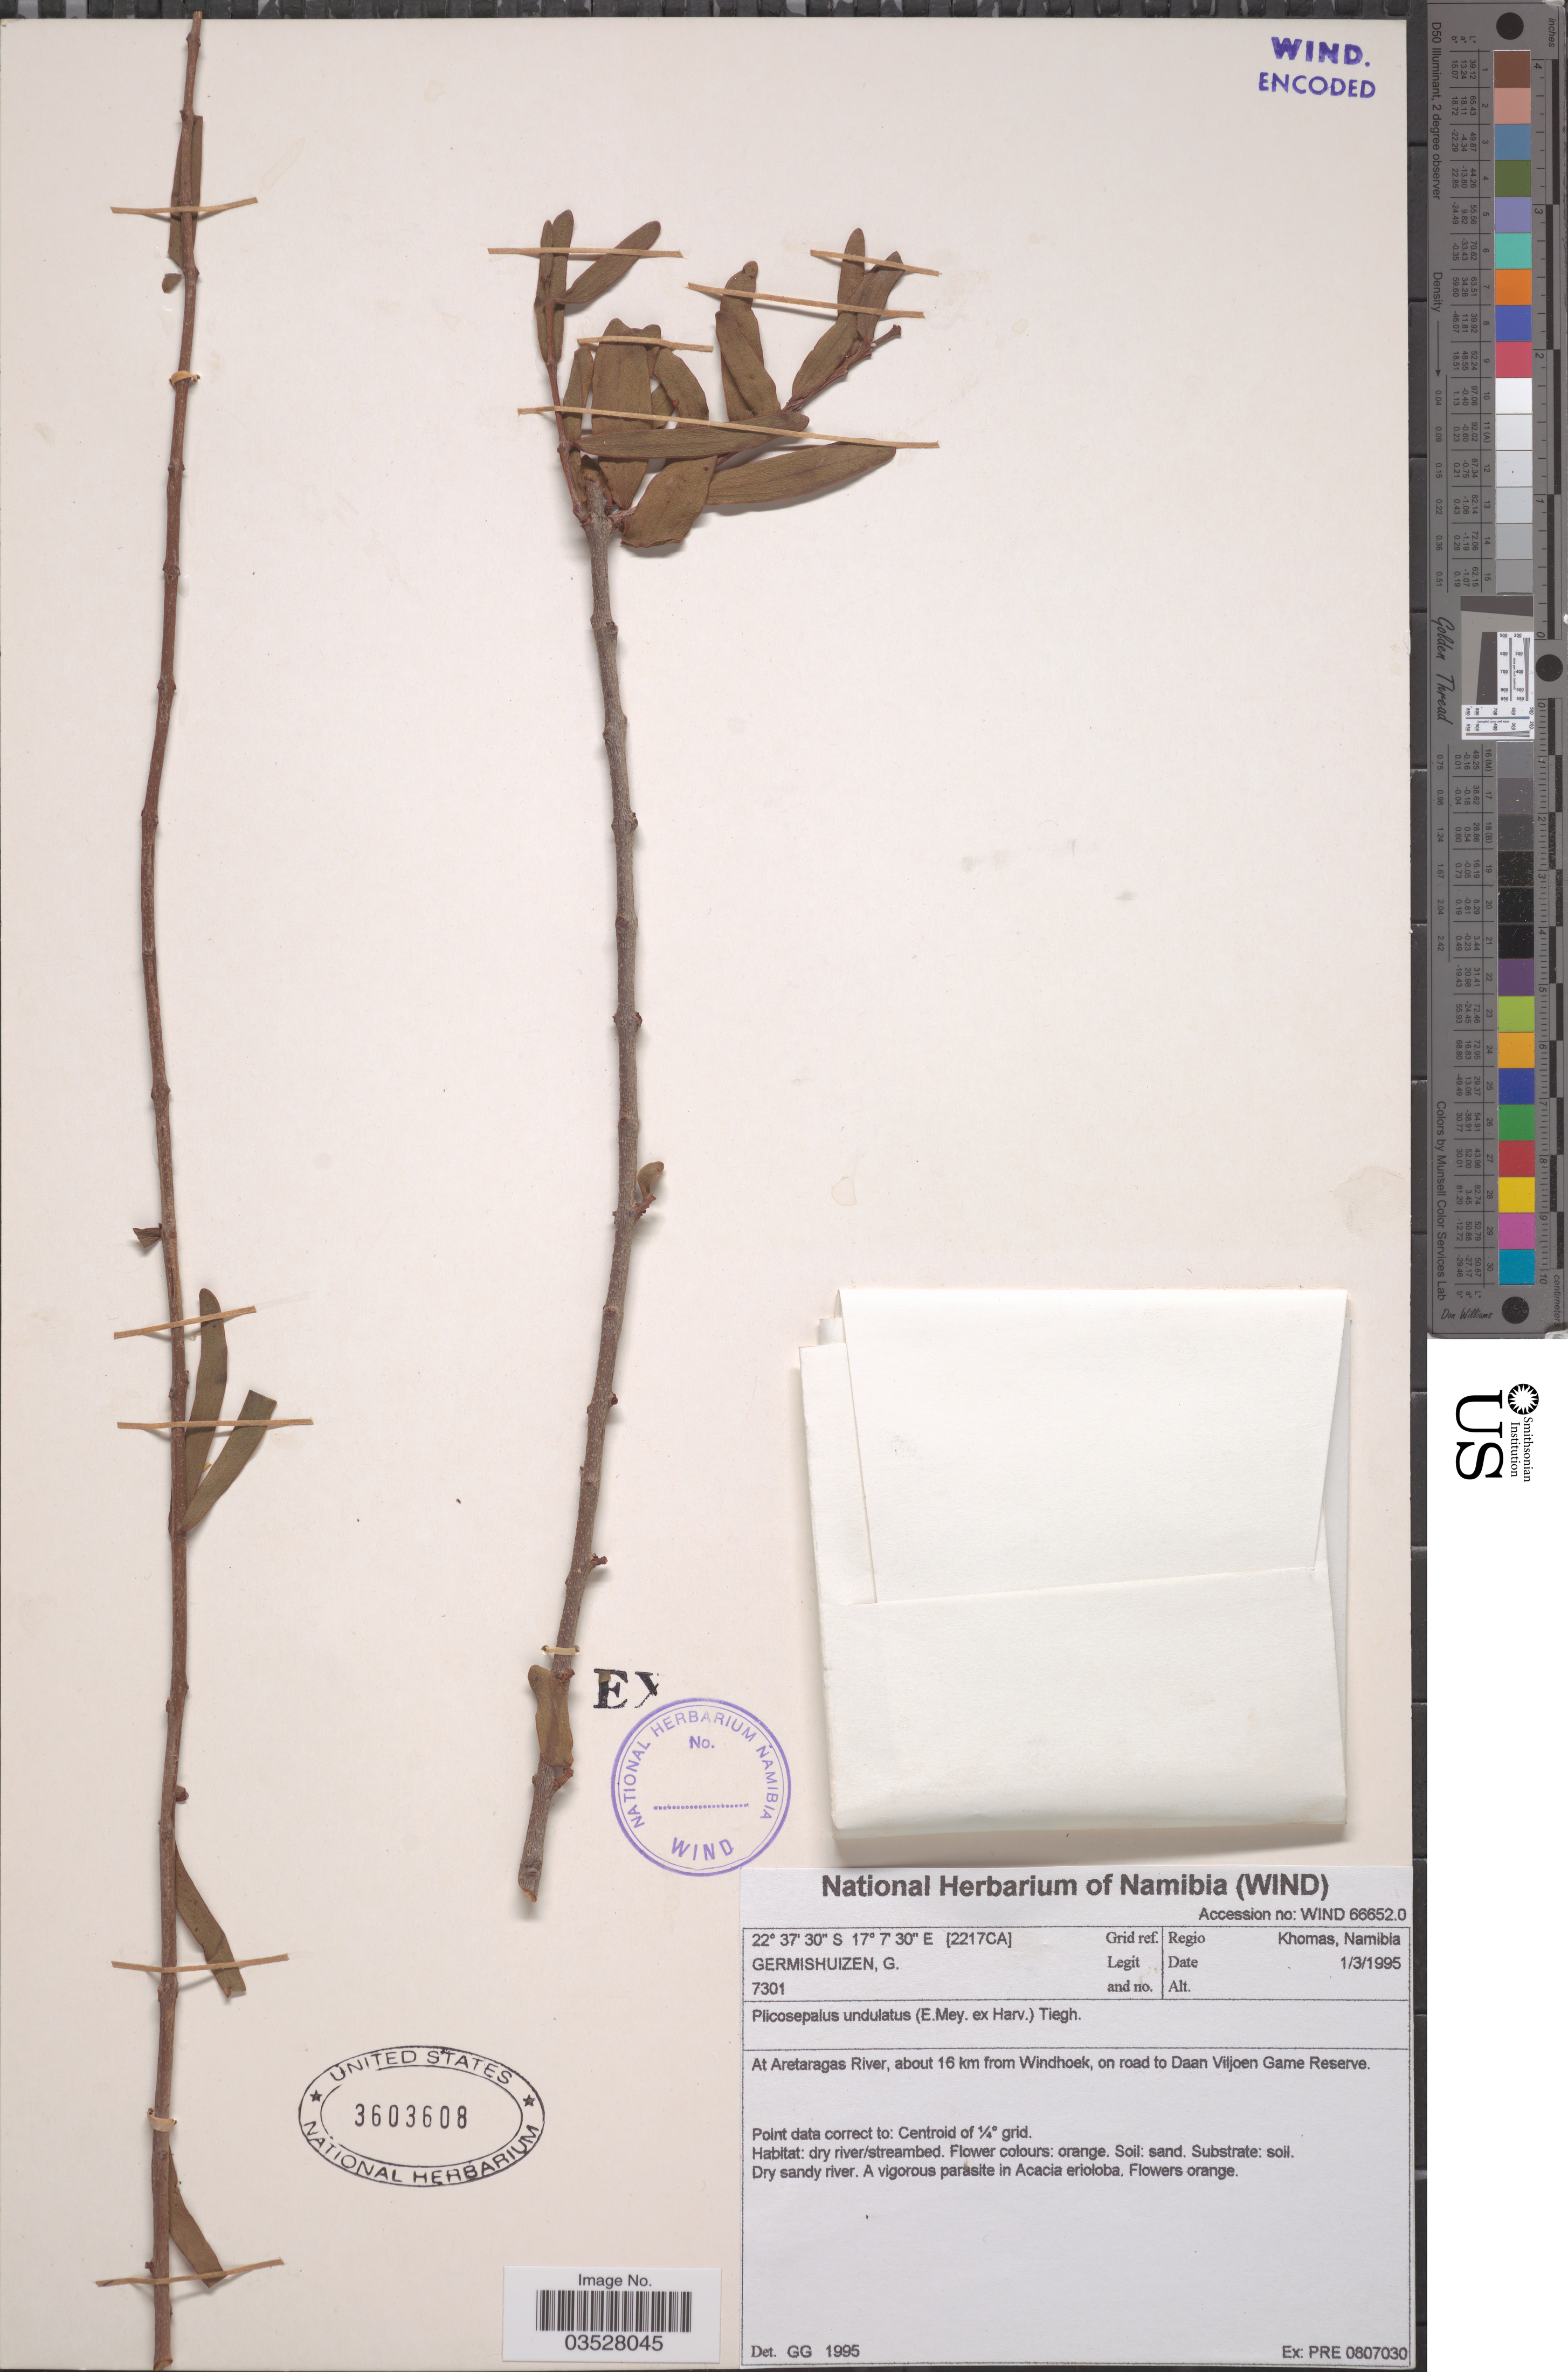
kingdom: Plantae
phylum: Tracheophyta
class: Magnoliopsida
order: Santalales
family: Loranthaceae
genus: Plicosepalus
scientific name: Plicosepalus undulatus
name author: (E. Mey. ex Harv.) Tiegh.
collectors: G. Germishuizen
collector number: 7301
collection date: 1995-03-01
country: Namibia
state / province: Khomas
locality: Grid ref. [2217CA]. Regio Khomas, Namibia. At Aretaragas River, about 16 km from Windhoek, on road to Daan Viljoen Game Reserve.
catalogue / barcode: US 3603608